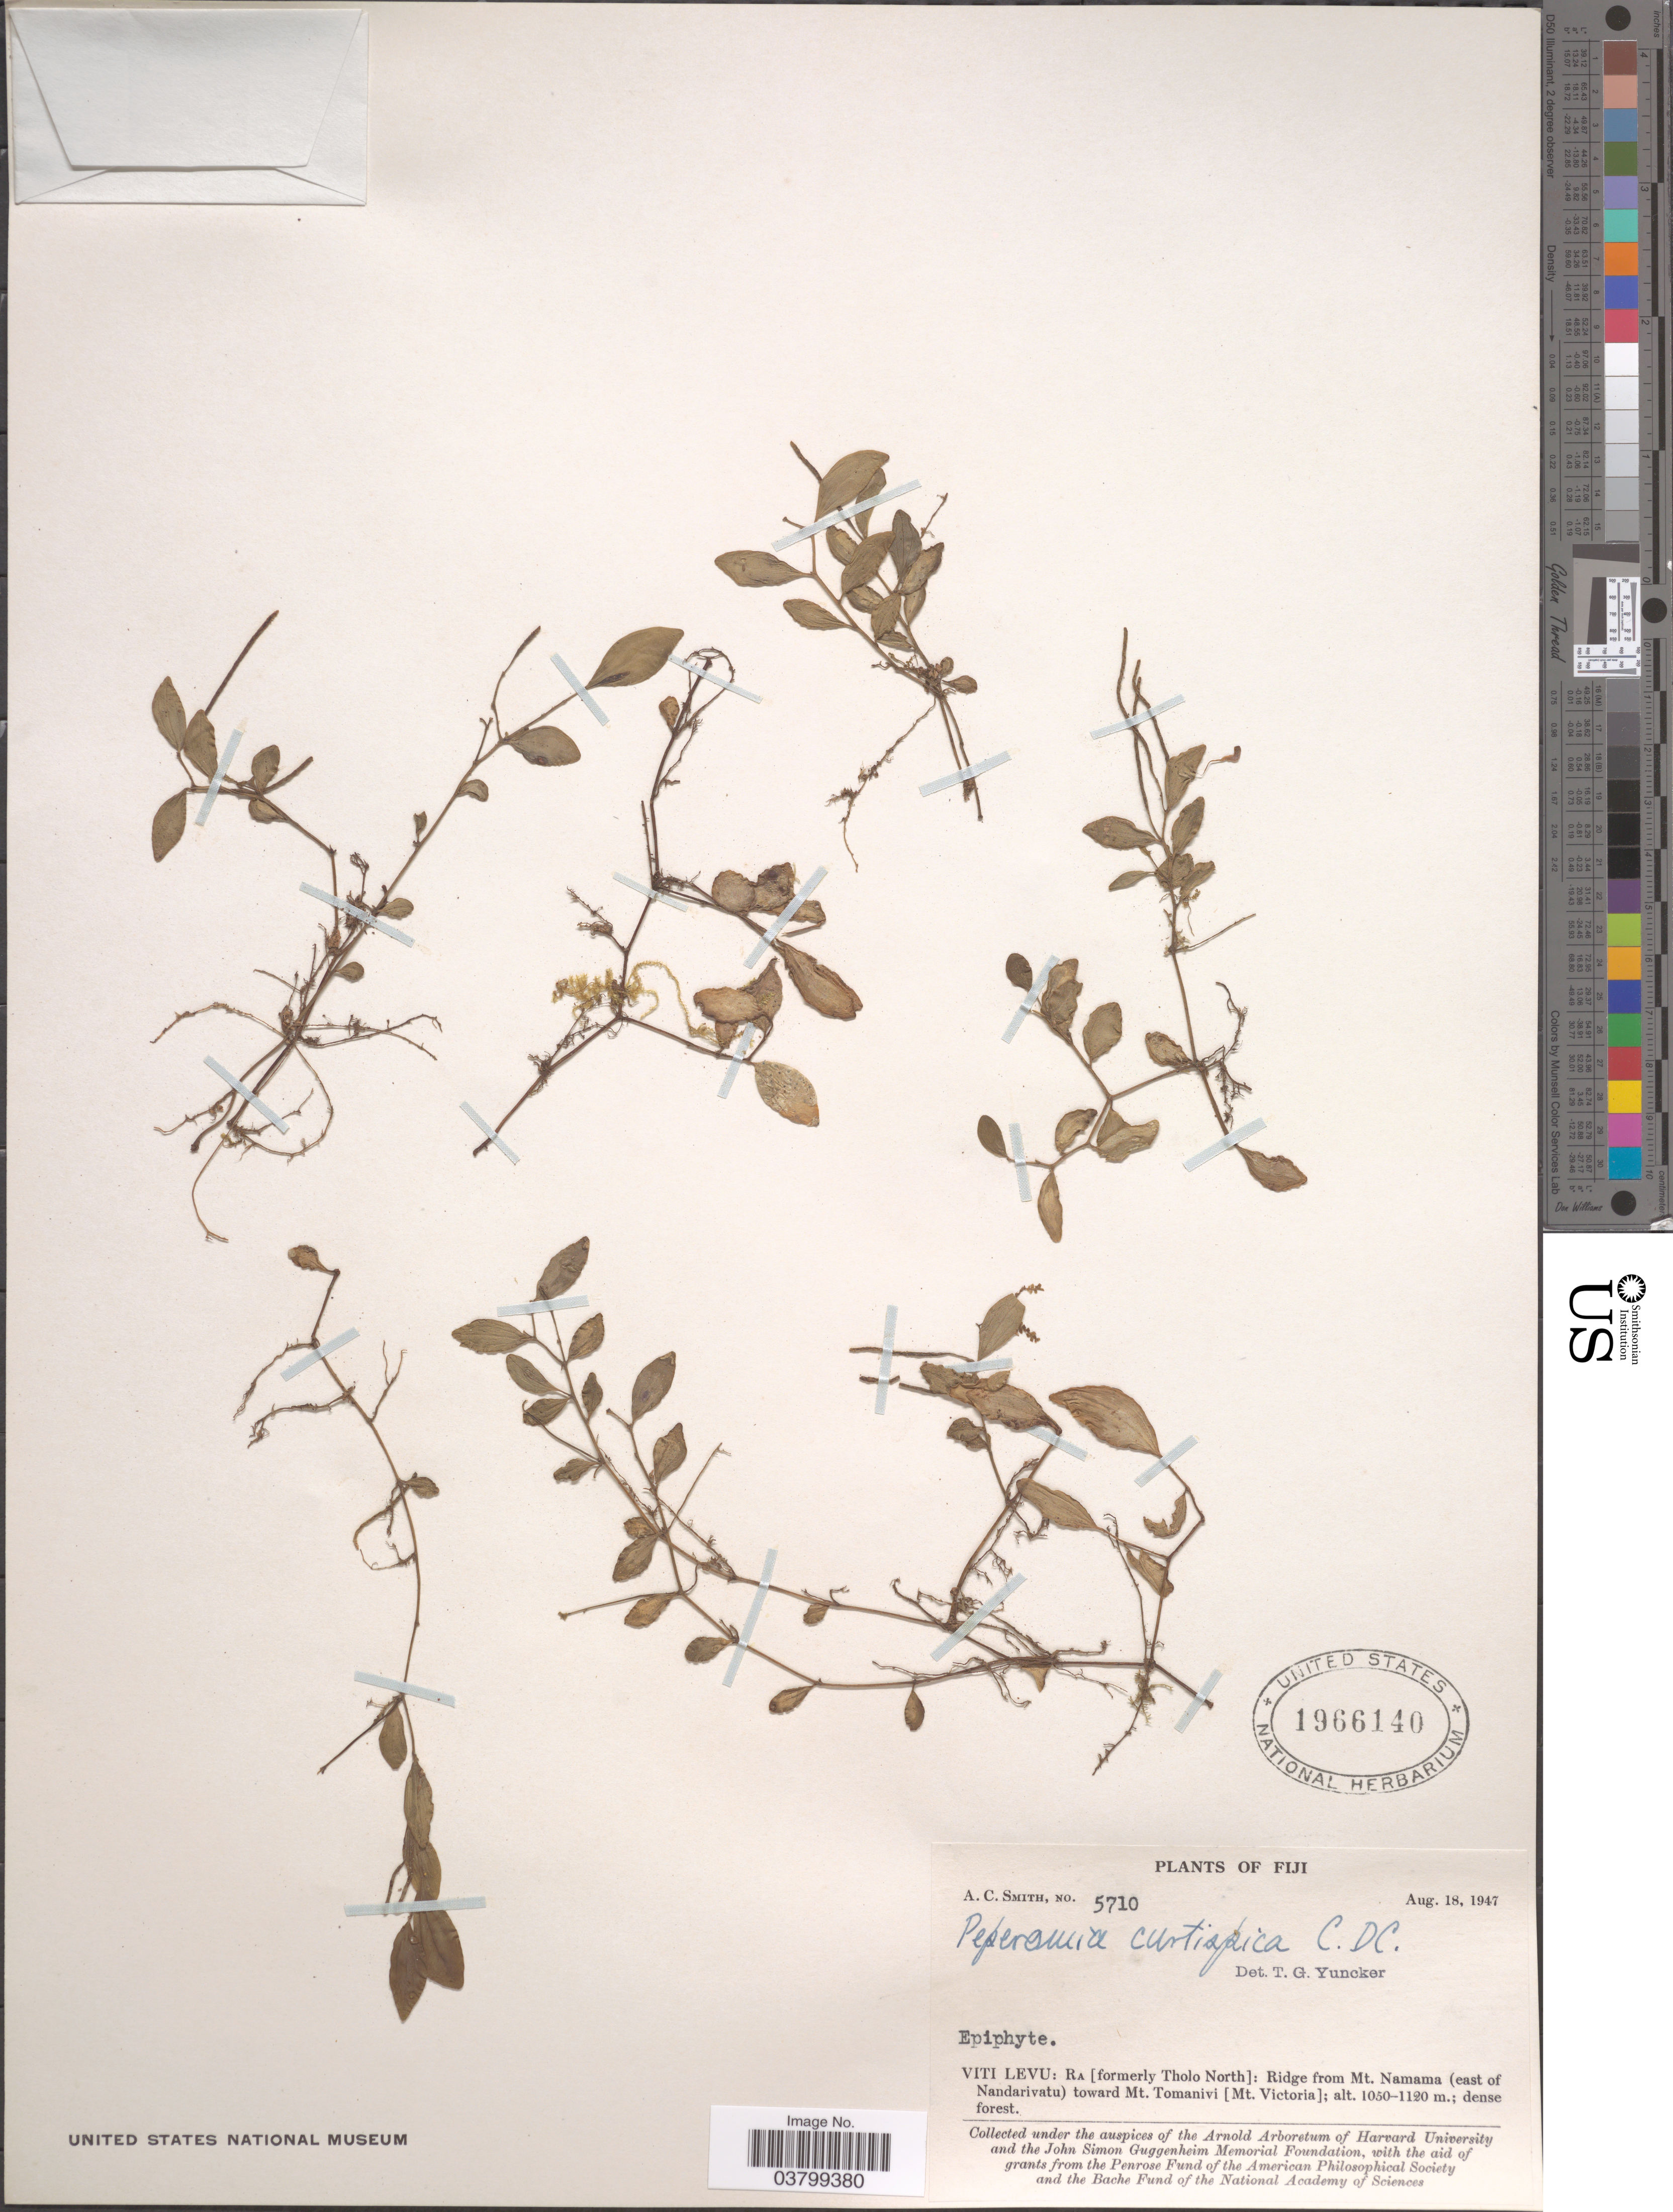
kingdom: Plantae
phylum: Tracheophyta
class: Magnoliopsida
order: Piperales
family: Piperaceae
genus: Peperomia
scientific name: Peperomia curtispica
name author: C. DC.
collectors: A. C. Smith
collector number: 5710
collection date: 1947-08-18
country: Fiji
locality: Viti Levu: Ra [formerly Tholo North]: Ridge from Mt. Namama (east of Nandarivatu) towear Mt. Tomanivi [Mt. Victoria].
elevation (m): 1050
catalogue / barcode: US 1966140